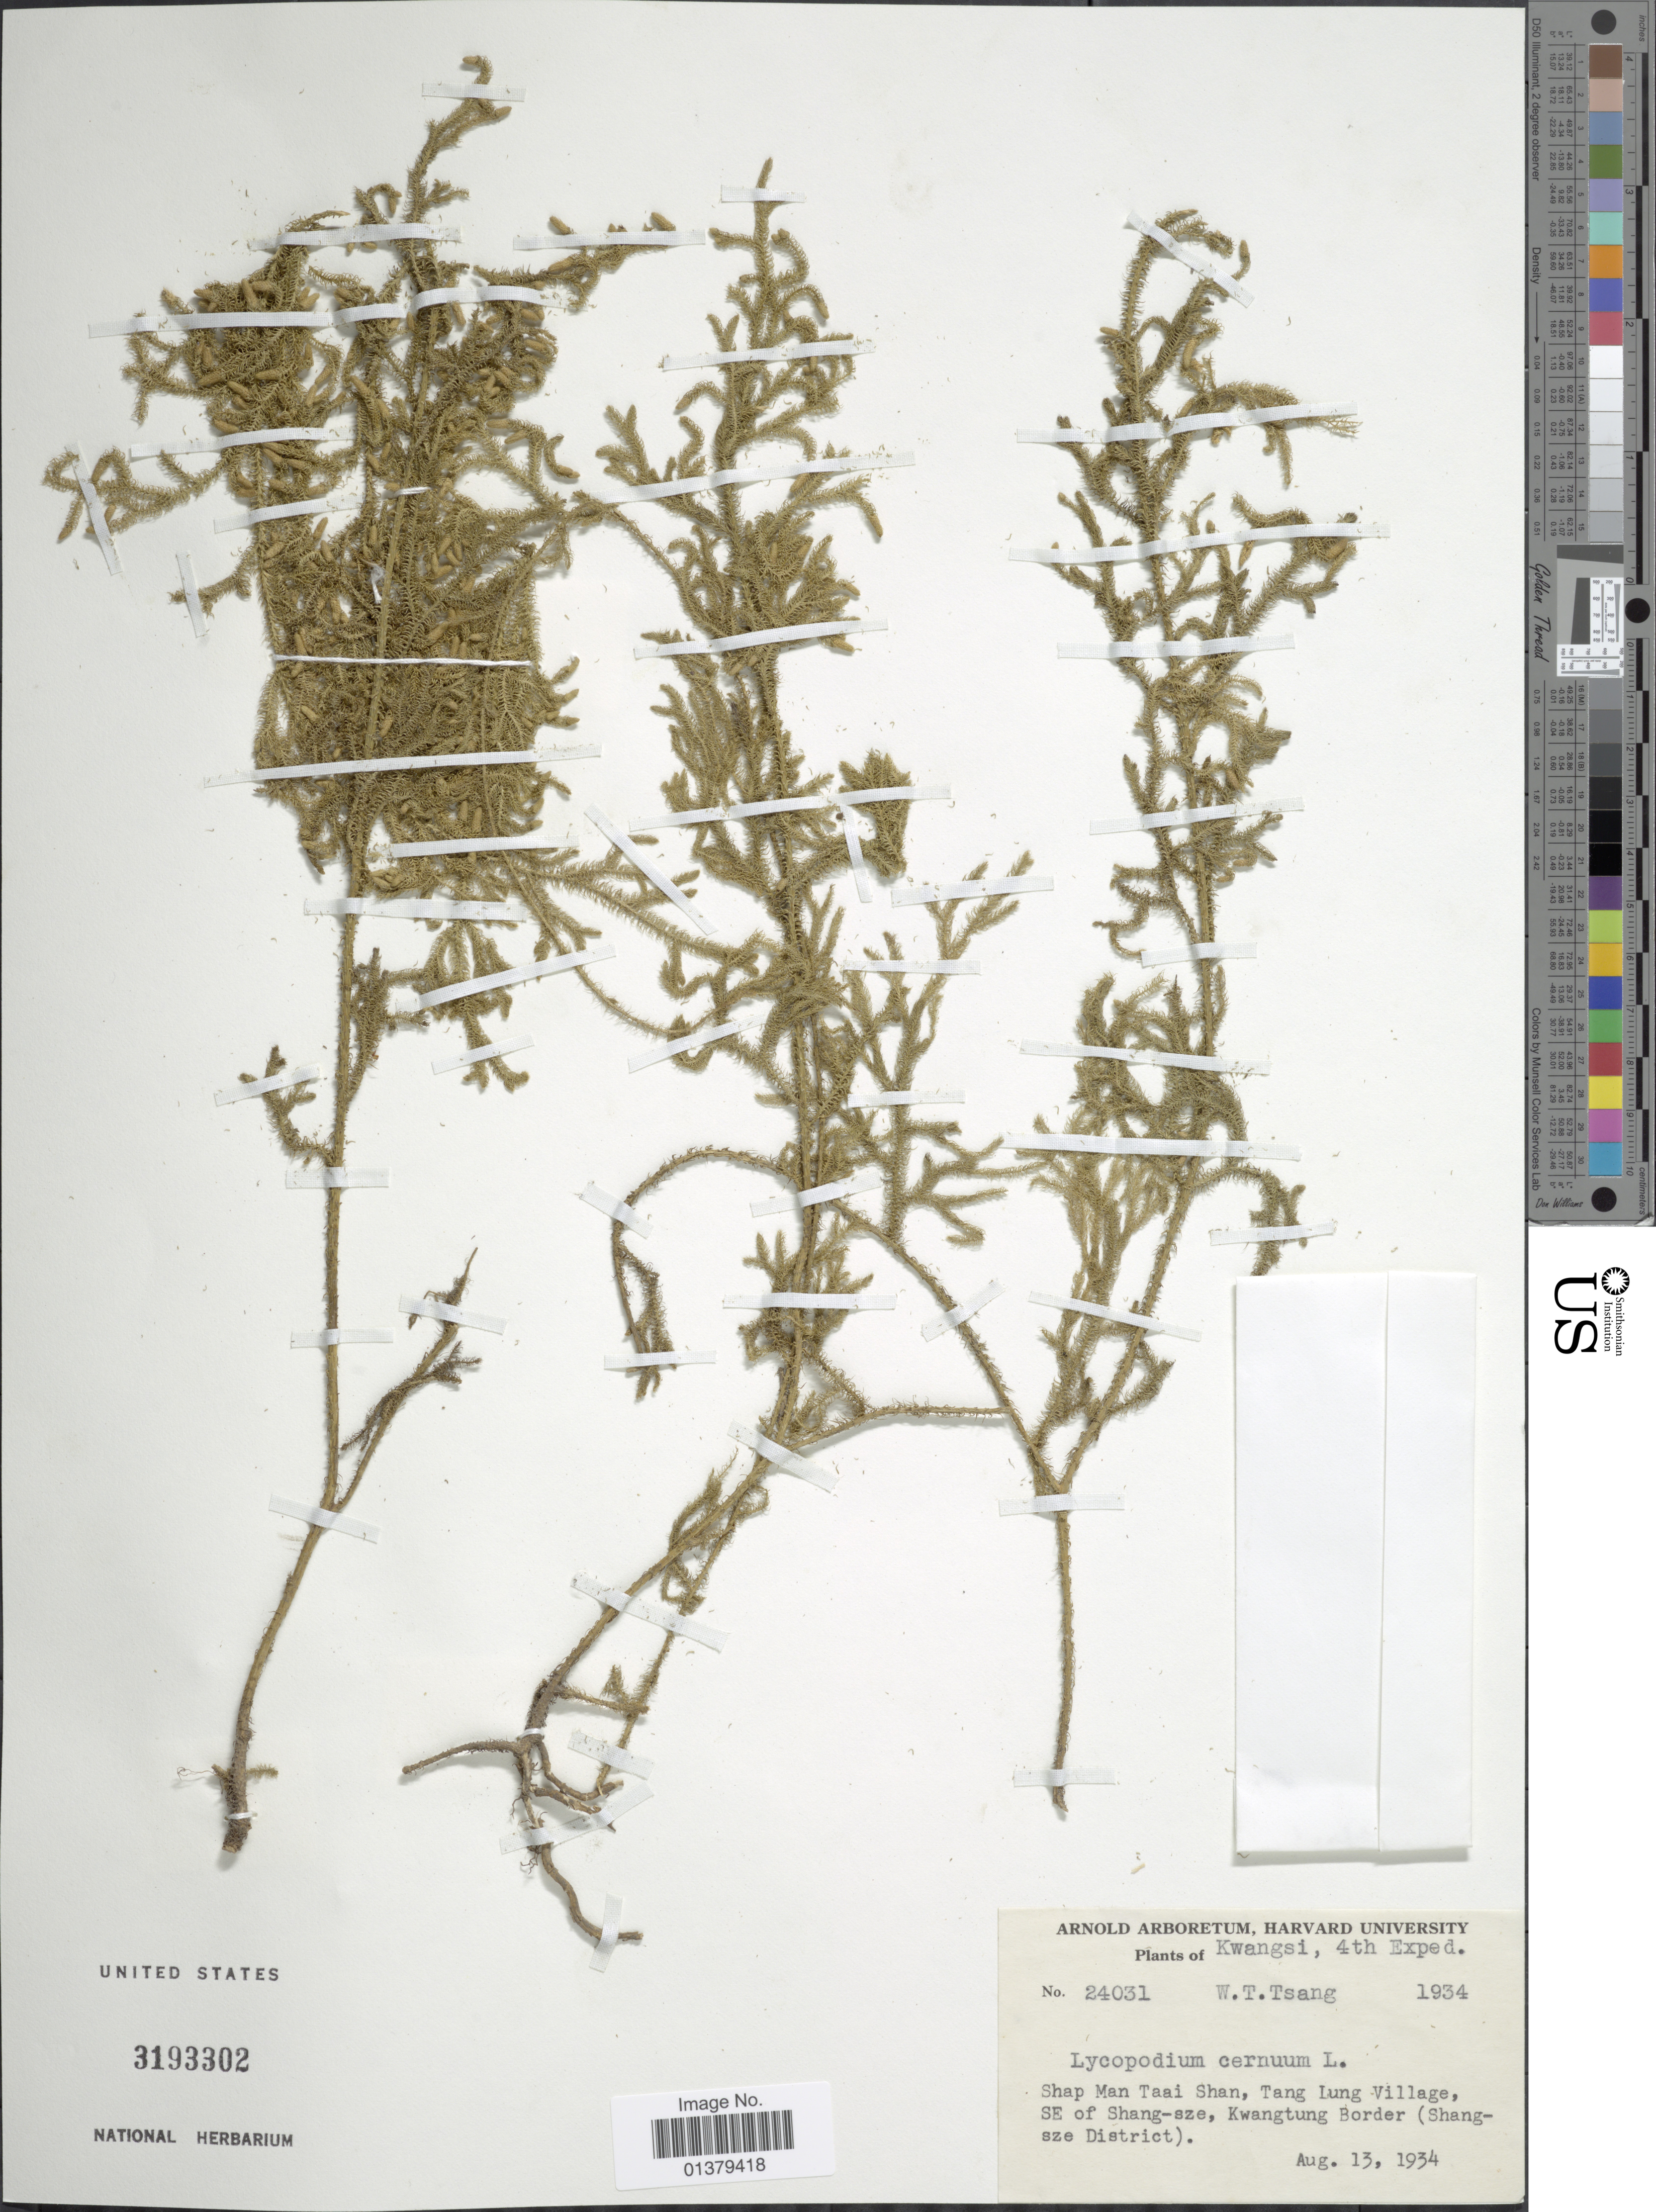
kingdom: Plantae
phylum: Tracheophyta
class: Lycopodiopsida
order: Lycopodiales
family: Lycopodiaceae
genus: Palhinhaea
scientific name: Palhinhaea cernua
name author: (L.) Vasc. & Franco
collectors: W. T. Tsang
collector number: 24031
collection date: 1934-08-13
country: China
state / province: Guangxi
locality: Kwangsi, Shap Man Taai Shan, Tang Lung Village, SE of Shang-sze, Kwangtung Border (Shang-sze District)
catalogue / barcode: US 3193302